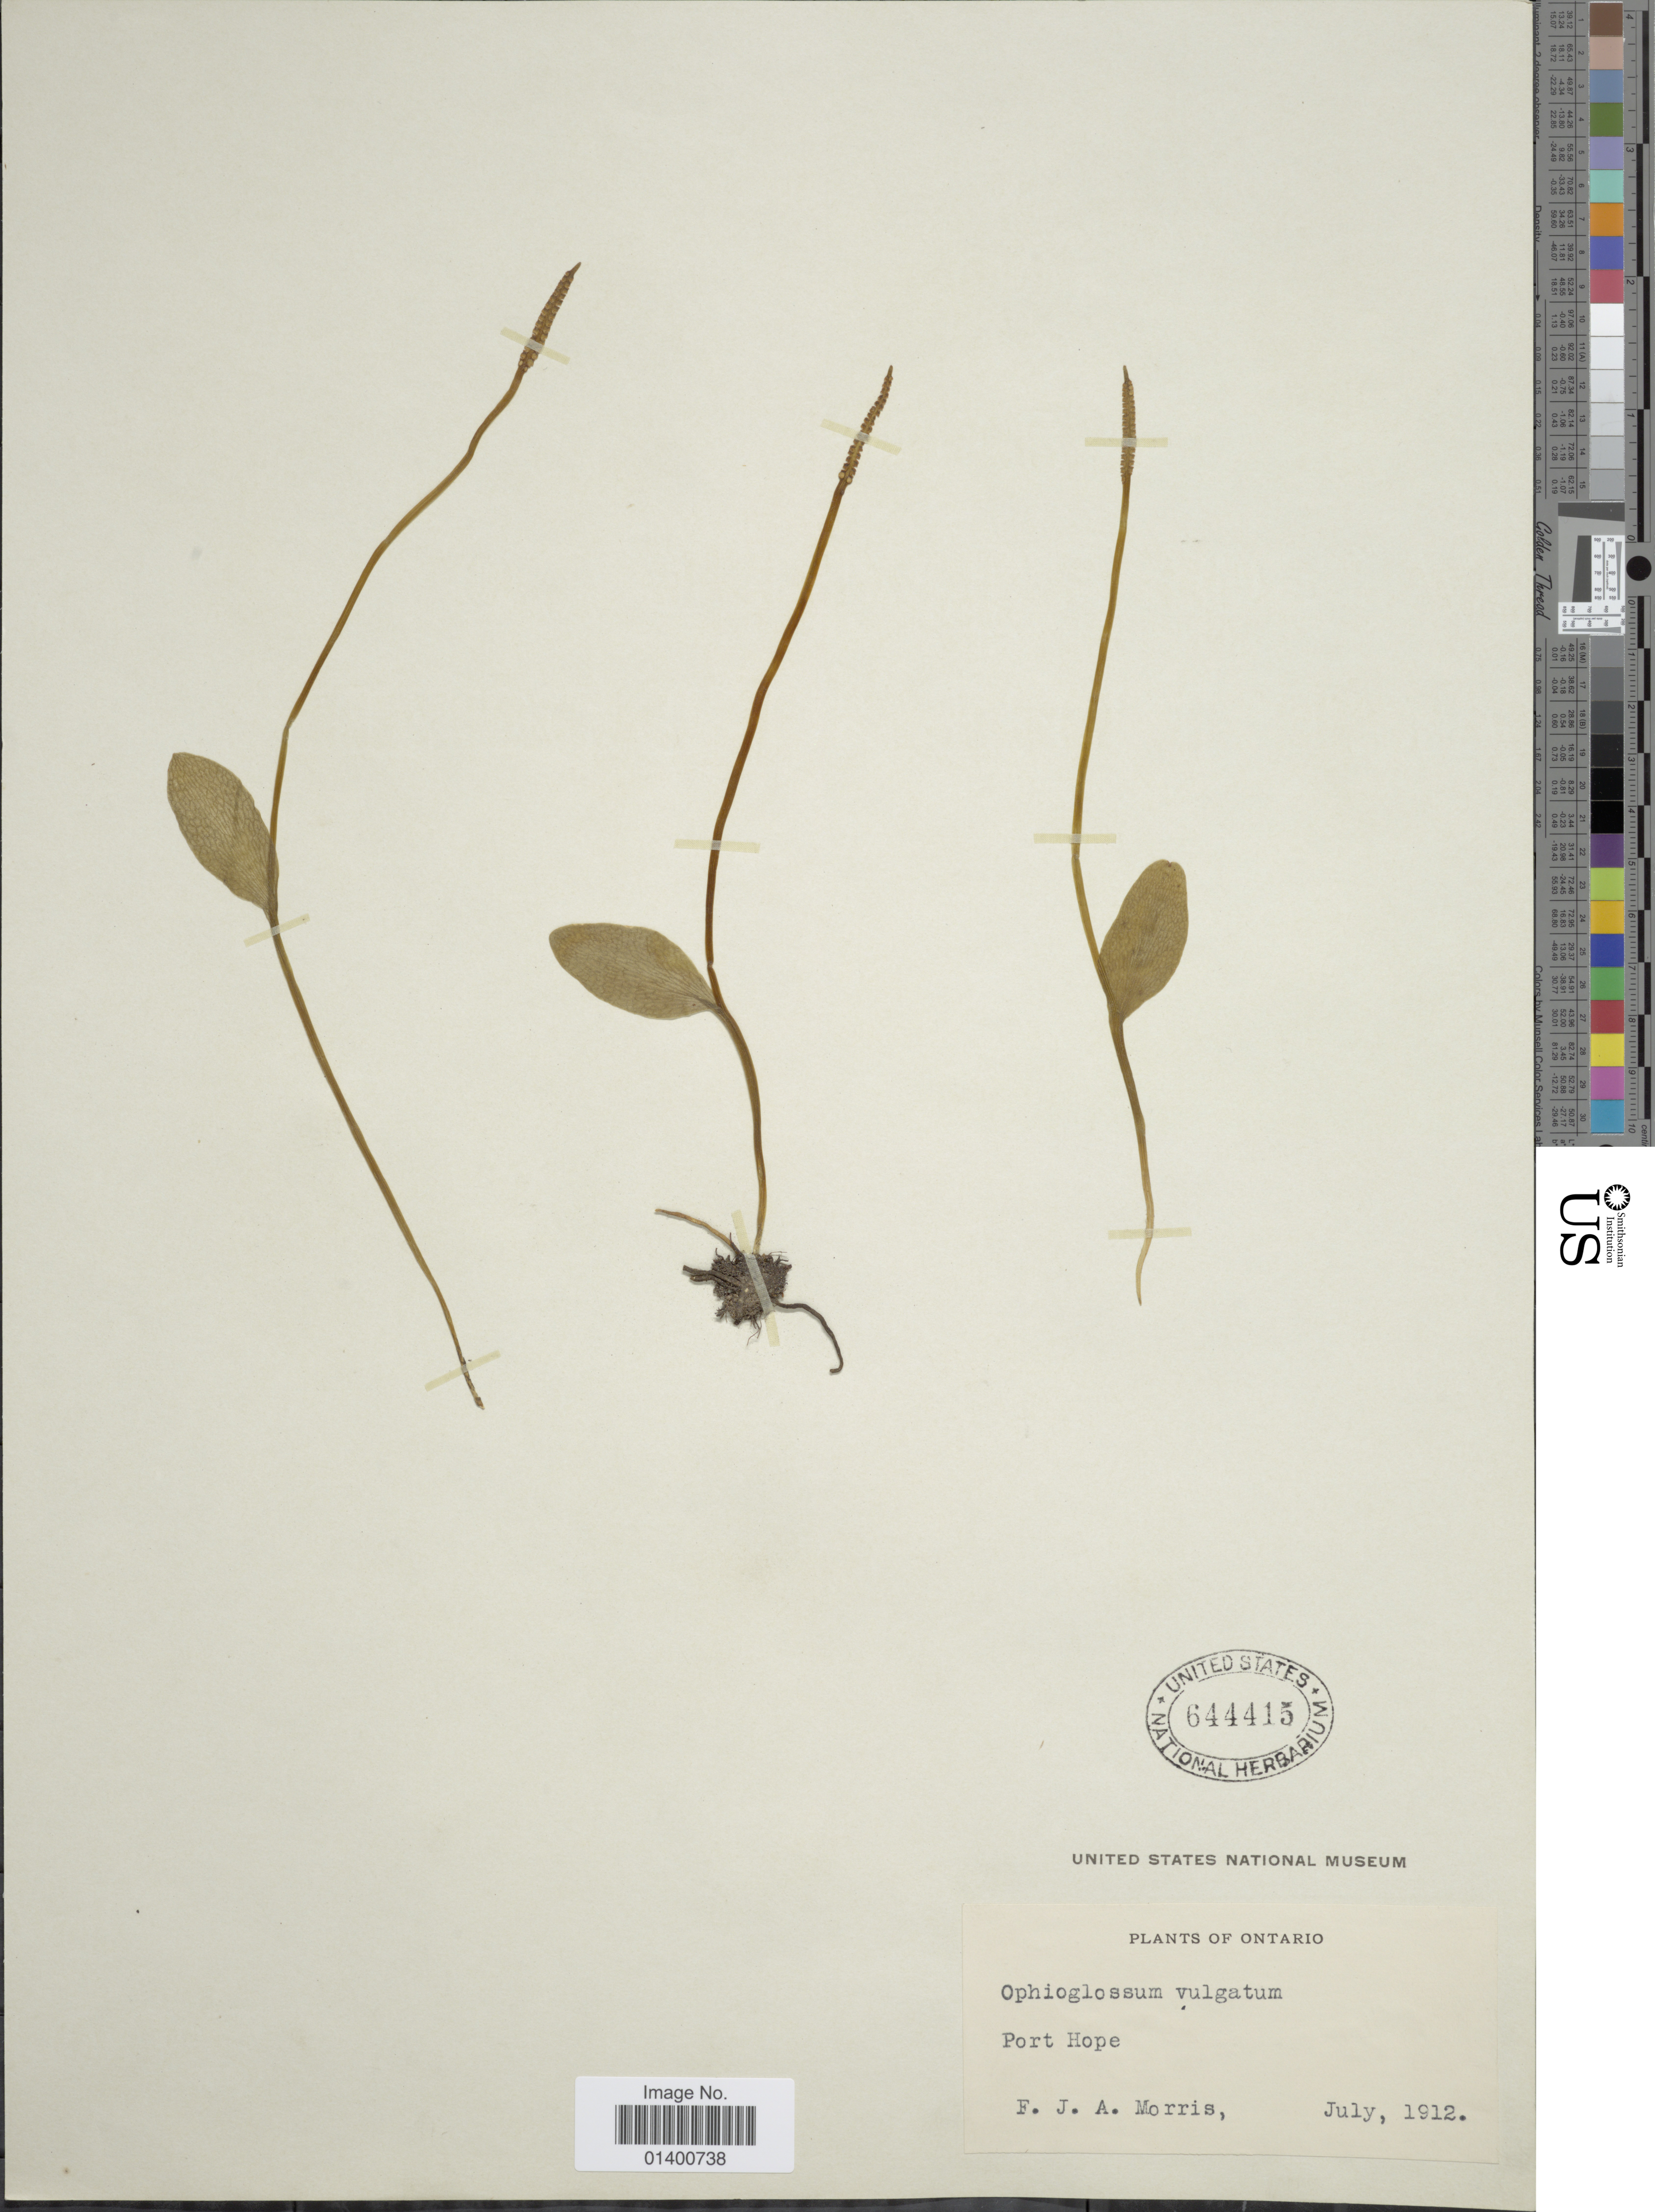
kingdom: Plantae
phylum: Tracheophyta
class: Polypodiopsida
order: Ophioglossales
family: Ophioglossaceae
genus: Ophioglossum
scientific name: Ophioglossum vulgatum var. pseudopodum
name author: (S.F. Blake) Farw.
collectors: F. Morris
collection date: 1912-07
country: Canada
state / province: Ontario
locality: Port Hope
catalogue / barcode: US 644415